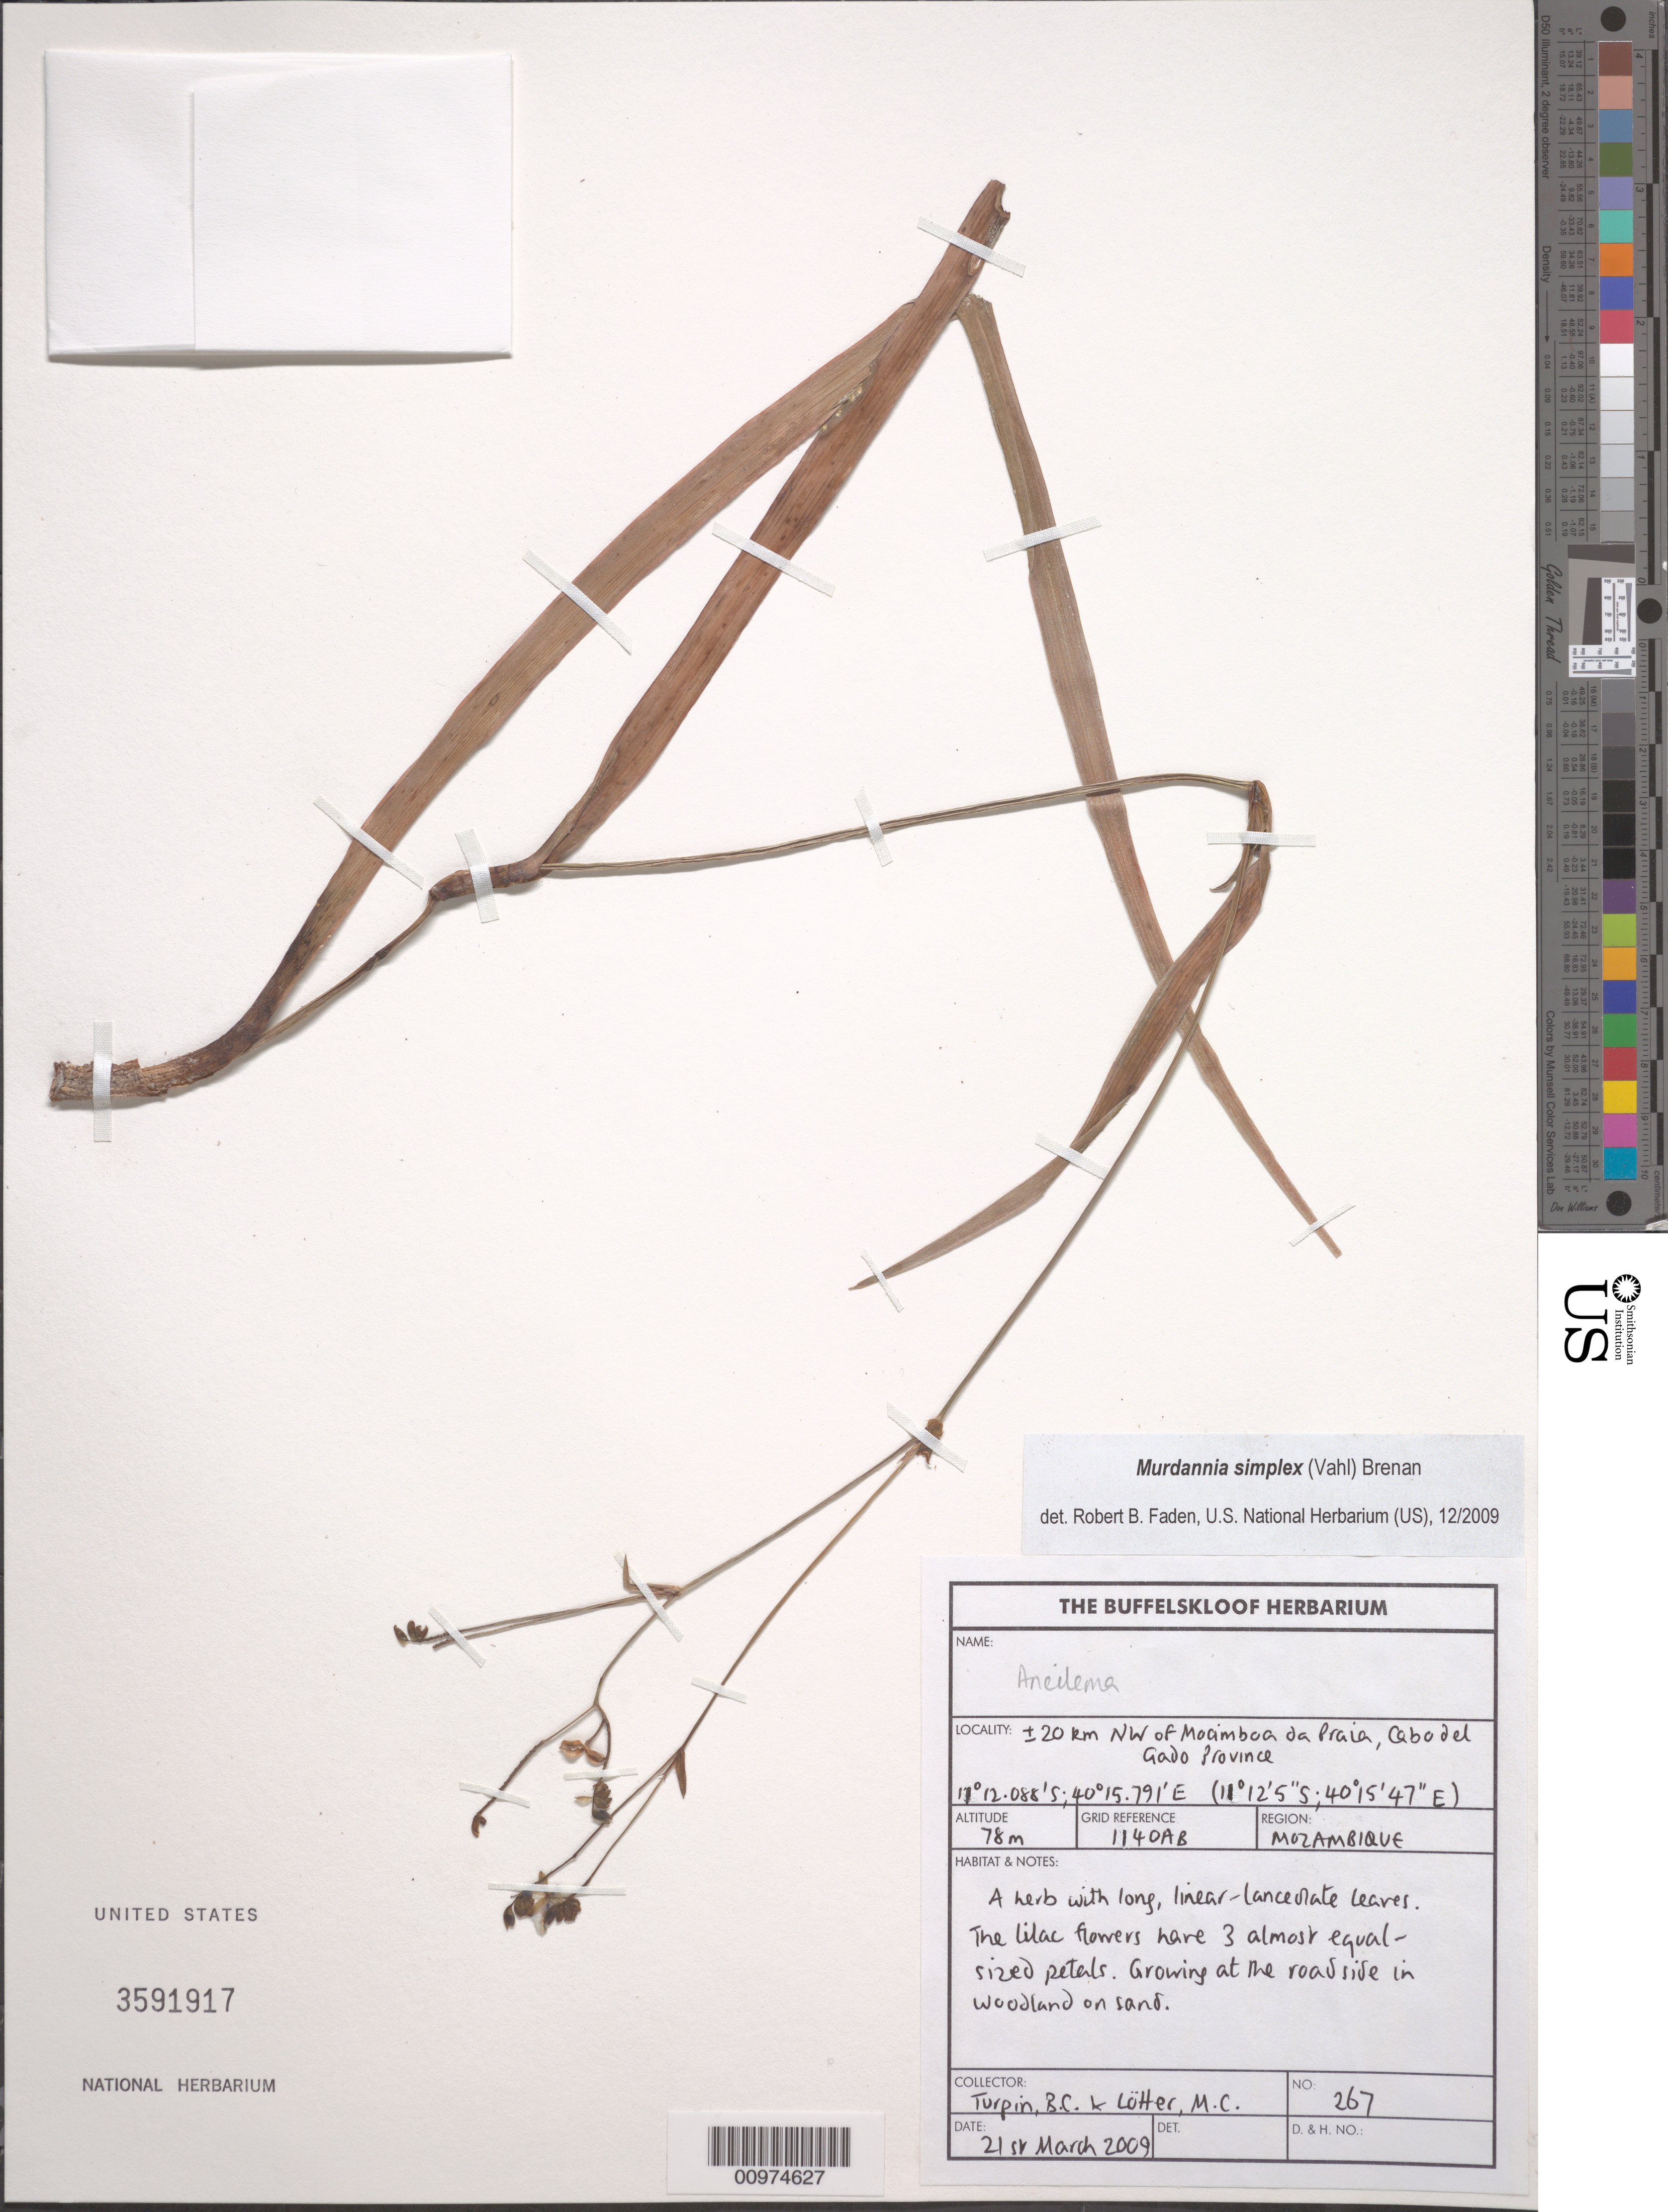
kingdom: Plantae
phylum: Tracheophyta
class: Liliopsida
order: Commelinales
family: Commelinaceae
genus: Murdannia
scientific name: Murdannia simplex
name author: (Vahl) Brenan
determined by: Faden, Robert B., (US), Smithsonian Institution - National Museum of Natural History (UNITED STATES)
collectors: B. C. Turpin & M. Lötter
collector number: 267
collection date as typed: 21 Mar 2009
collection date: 2009-03-21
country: Mozambique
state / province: Cabo Delgado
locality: ±20 km NW of Moamboa da Praia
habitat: Growing at the roadside in woodland on sand.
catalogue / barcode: US 3591917